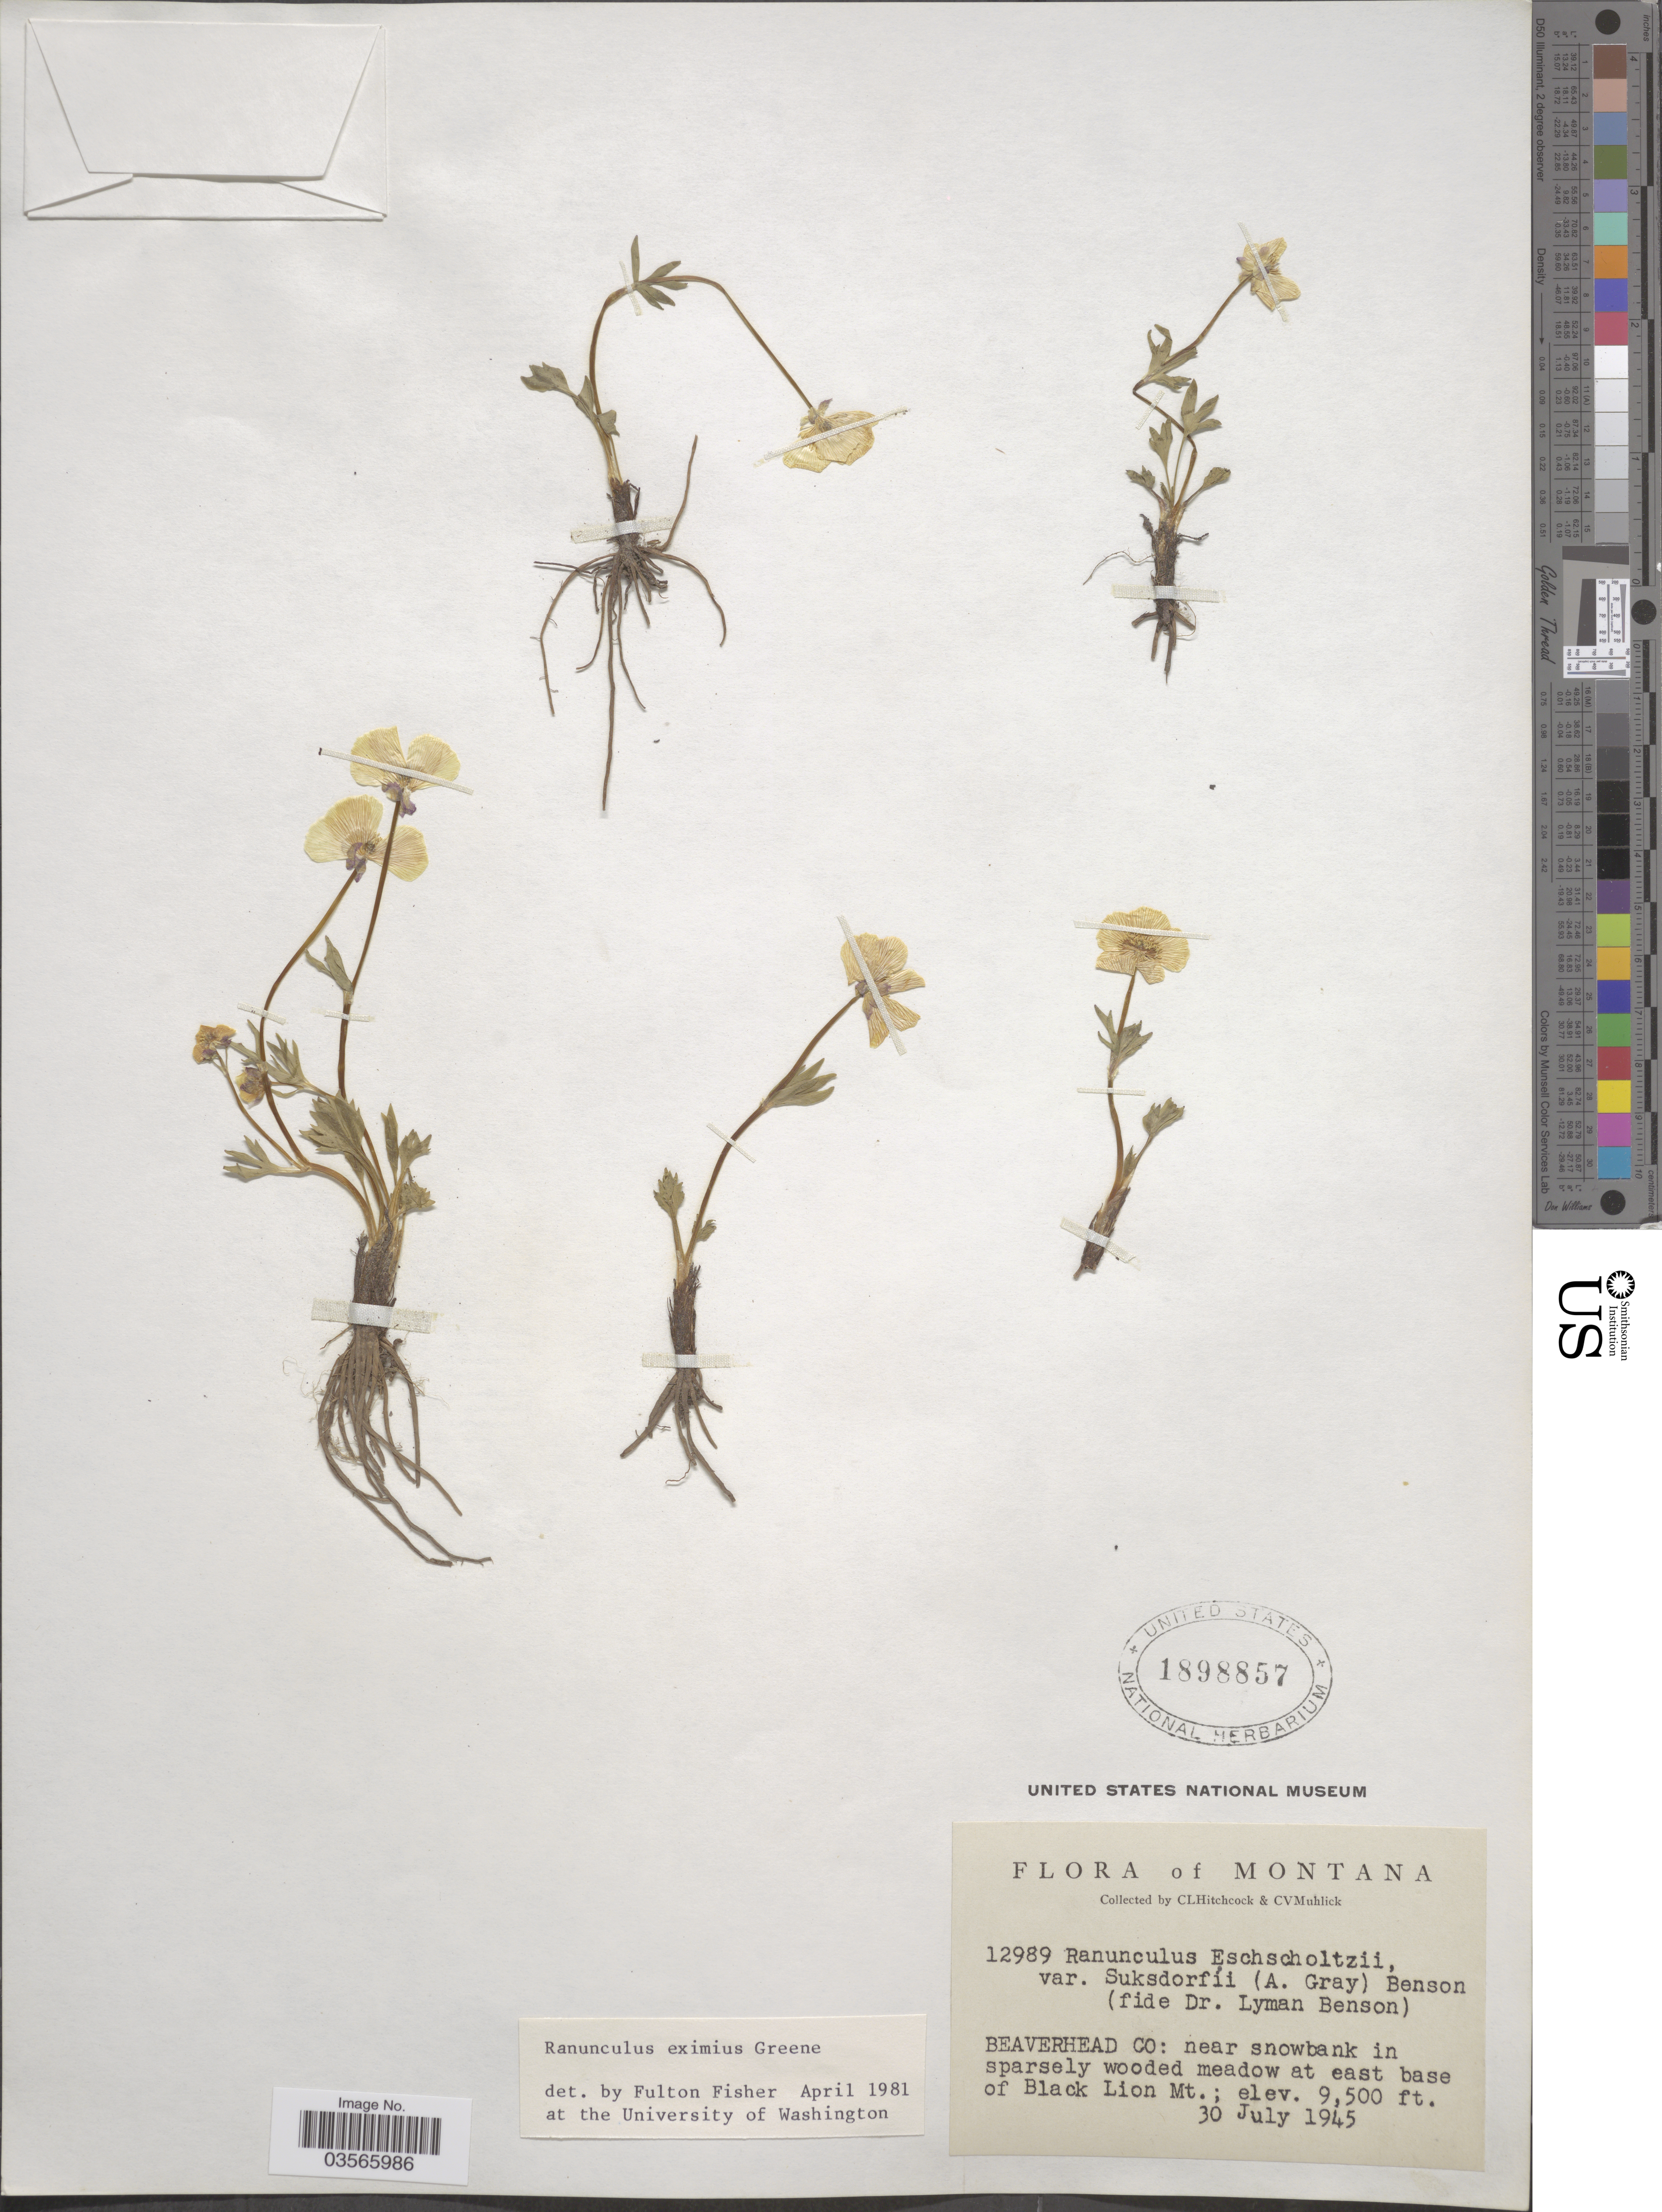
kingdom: Plantae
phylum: Tracheophyta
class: Magnoliopsida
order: Ranunculales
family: Ranunculaceae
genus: Ranunculus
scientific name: Ranunculus eximius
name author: Greene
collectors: C. L. Hitchcock & C. V. Muhlick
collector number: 12989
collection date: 1945-07-30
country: United States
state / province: Montana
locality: Beaverhead Co: near snowbank in sparsely wooded meadow at east base of Black Lion Mt.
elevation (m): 2896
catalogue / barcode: US 1898857